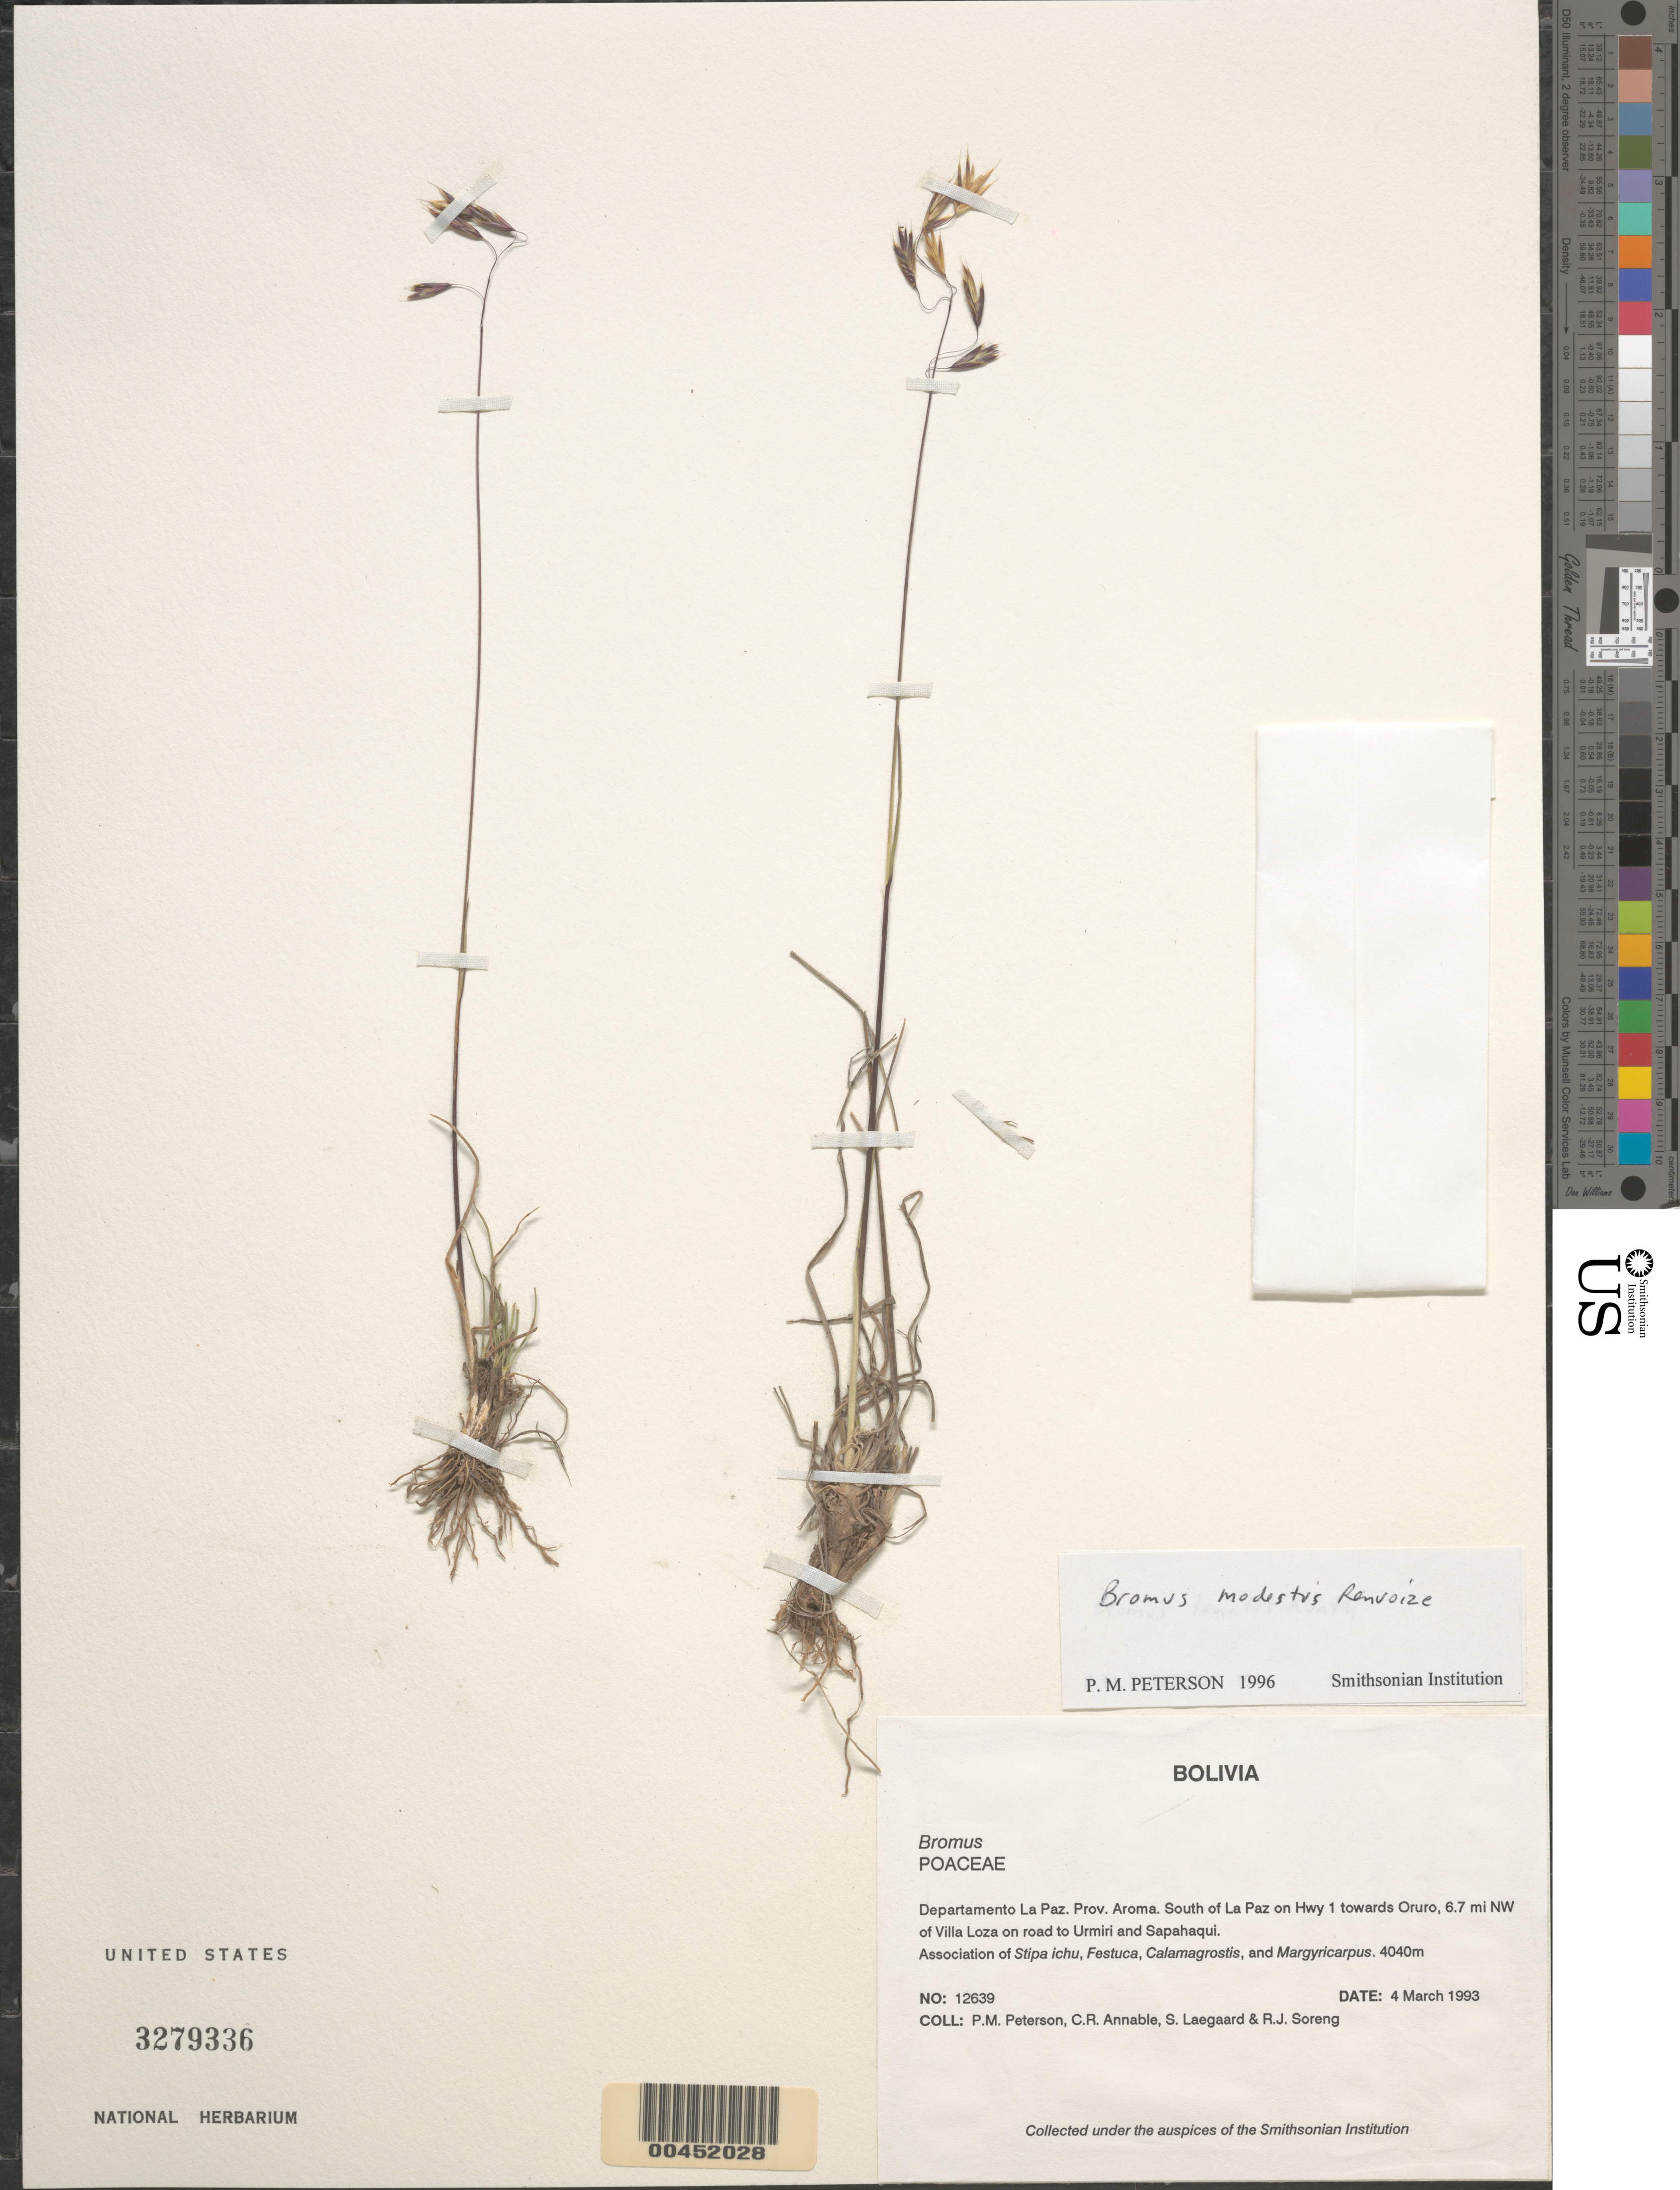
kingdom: Plantae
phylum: Tracheophyta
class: Liliopsida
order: Poales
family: Poaceae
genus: Bromus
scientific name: Bromus sp.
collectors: P. M. Peterson, C. R. Annable, S. Lægaard & R. J. Soreng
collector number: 12639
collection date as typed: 04 Mar 1993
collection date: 1993-03-04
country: Bolivia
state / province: La Paz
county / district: Aroma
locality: South of La Paz on Hwy 1 towards Oruro, 6.7 mi NW of Villa Loza on road to Urmiri and Sapahaqui.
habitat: Association of Stipa ichu, Festuca, Calamagrostis, and Margyricarpus.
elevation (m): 4040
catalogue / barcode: US 3279336